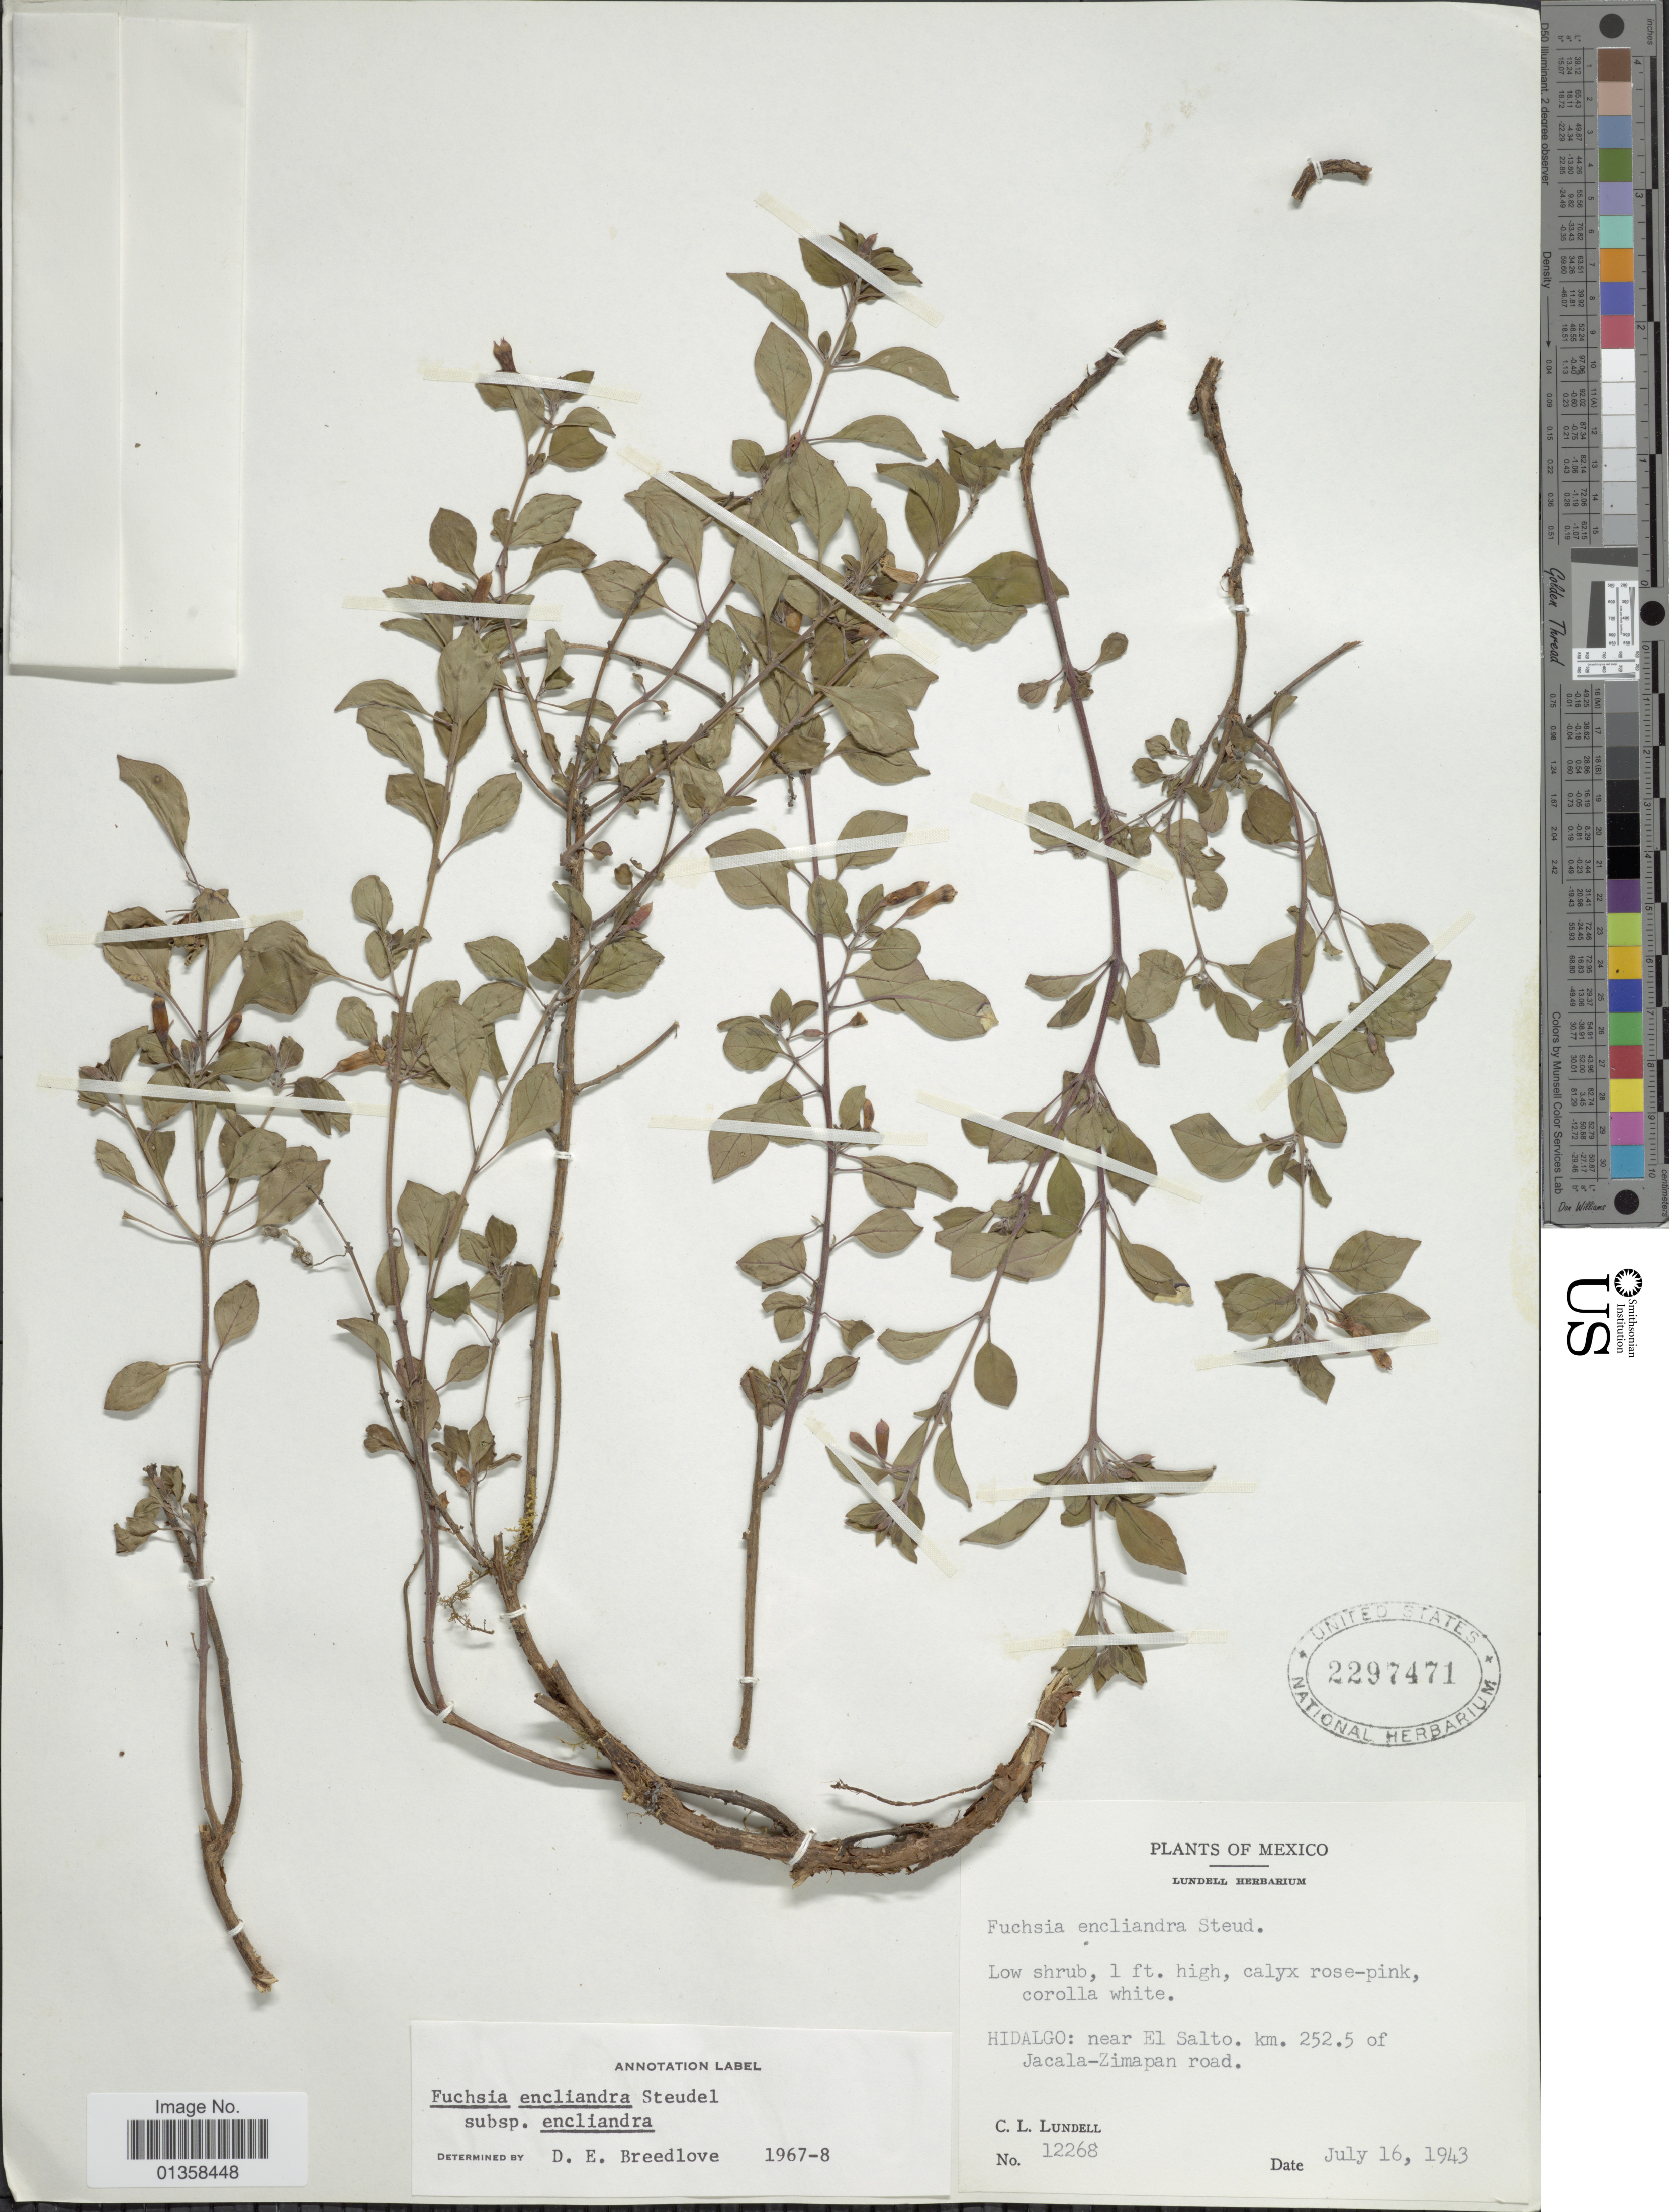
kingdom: Plantae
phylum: Tracheophyta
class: Magnoliopsida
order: Myrtales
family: Onagraceae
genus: Fuchsia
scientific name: Fuchsia encliandra subsp. encliandra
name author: Steud.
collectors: C. L. Lundell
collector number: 12268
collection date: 1943-07-16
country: Mexico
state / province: Hidalgo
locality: Near El Salto. km. 252.5 of Jacala-Zimapan road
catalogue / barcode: US 2297471